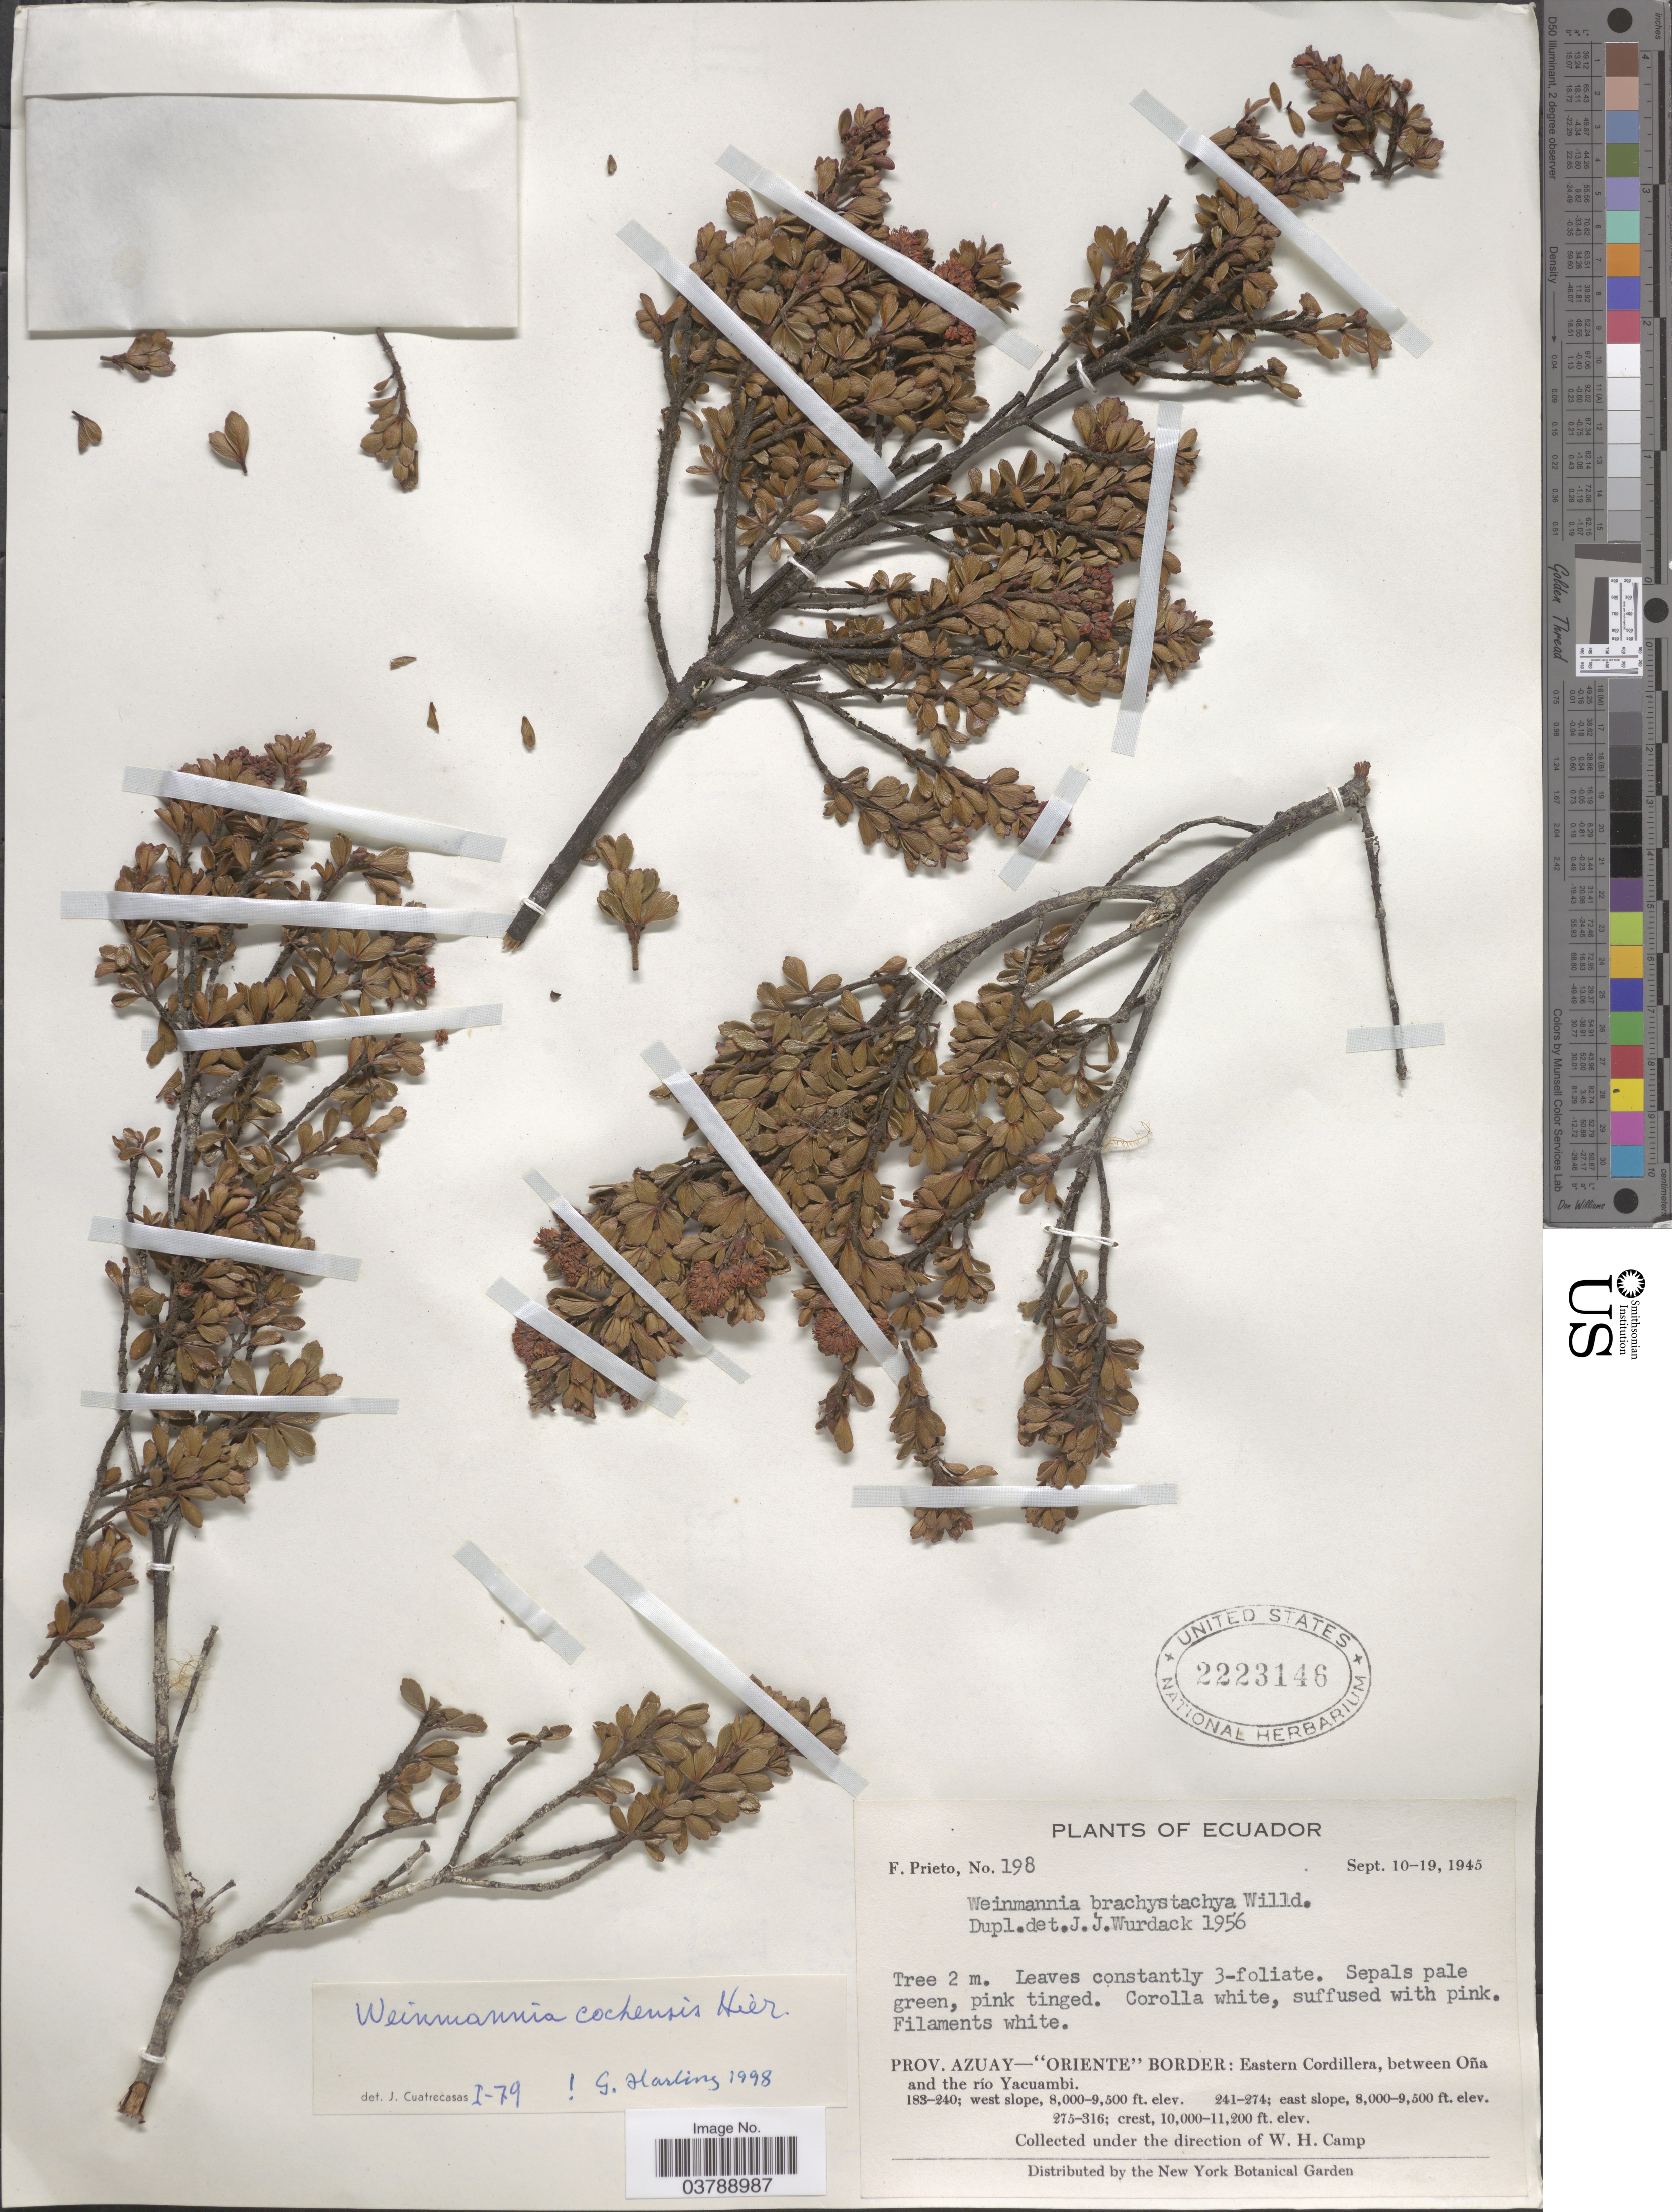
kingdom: Plantae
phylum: Tracheophyta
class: Magnoliopsida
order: Oxalidales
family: Cunoniaceae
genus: Weinmannia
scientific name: Weinmannia cochensis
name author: Hieron.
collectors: F. Prieto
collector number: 198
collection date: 1945-09-10/1945-09-19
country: Ecuador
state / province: Azuay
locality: Oriente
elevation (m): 2438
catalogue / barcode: US 2223146